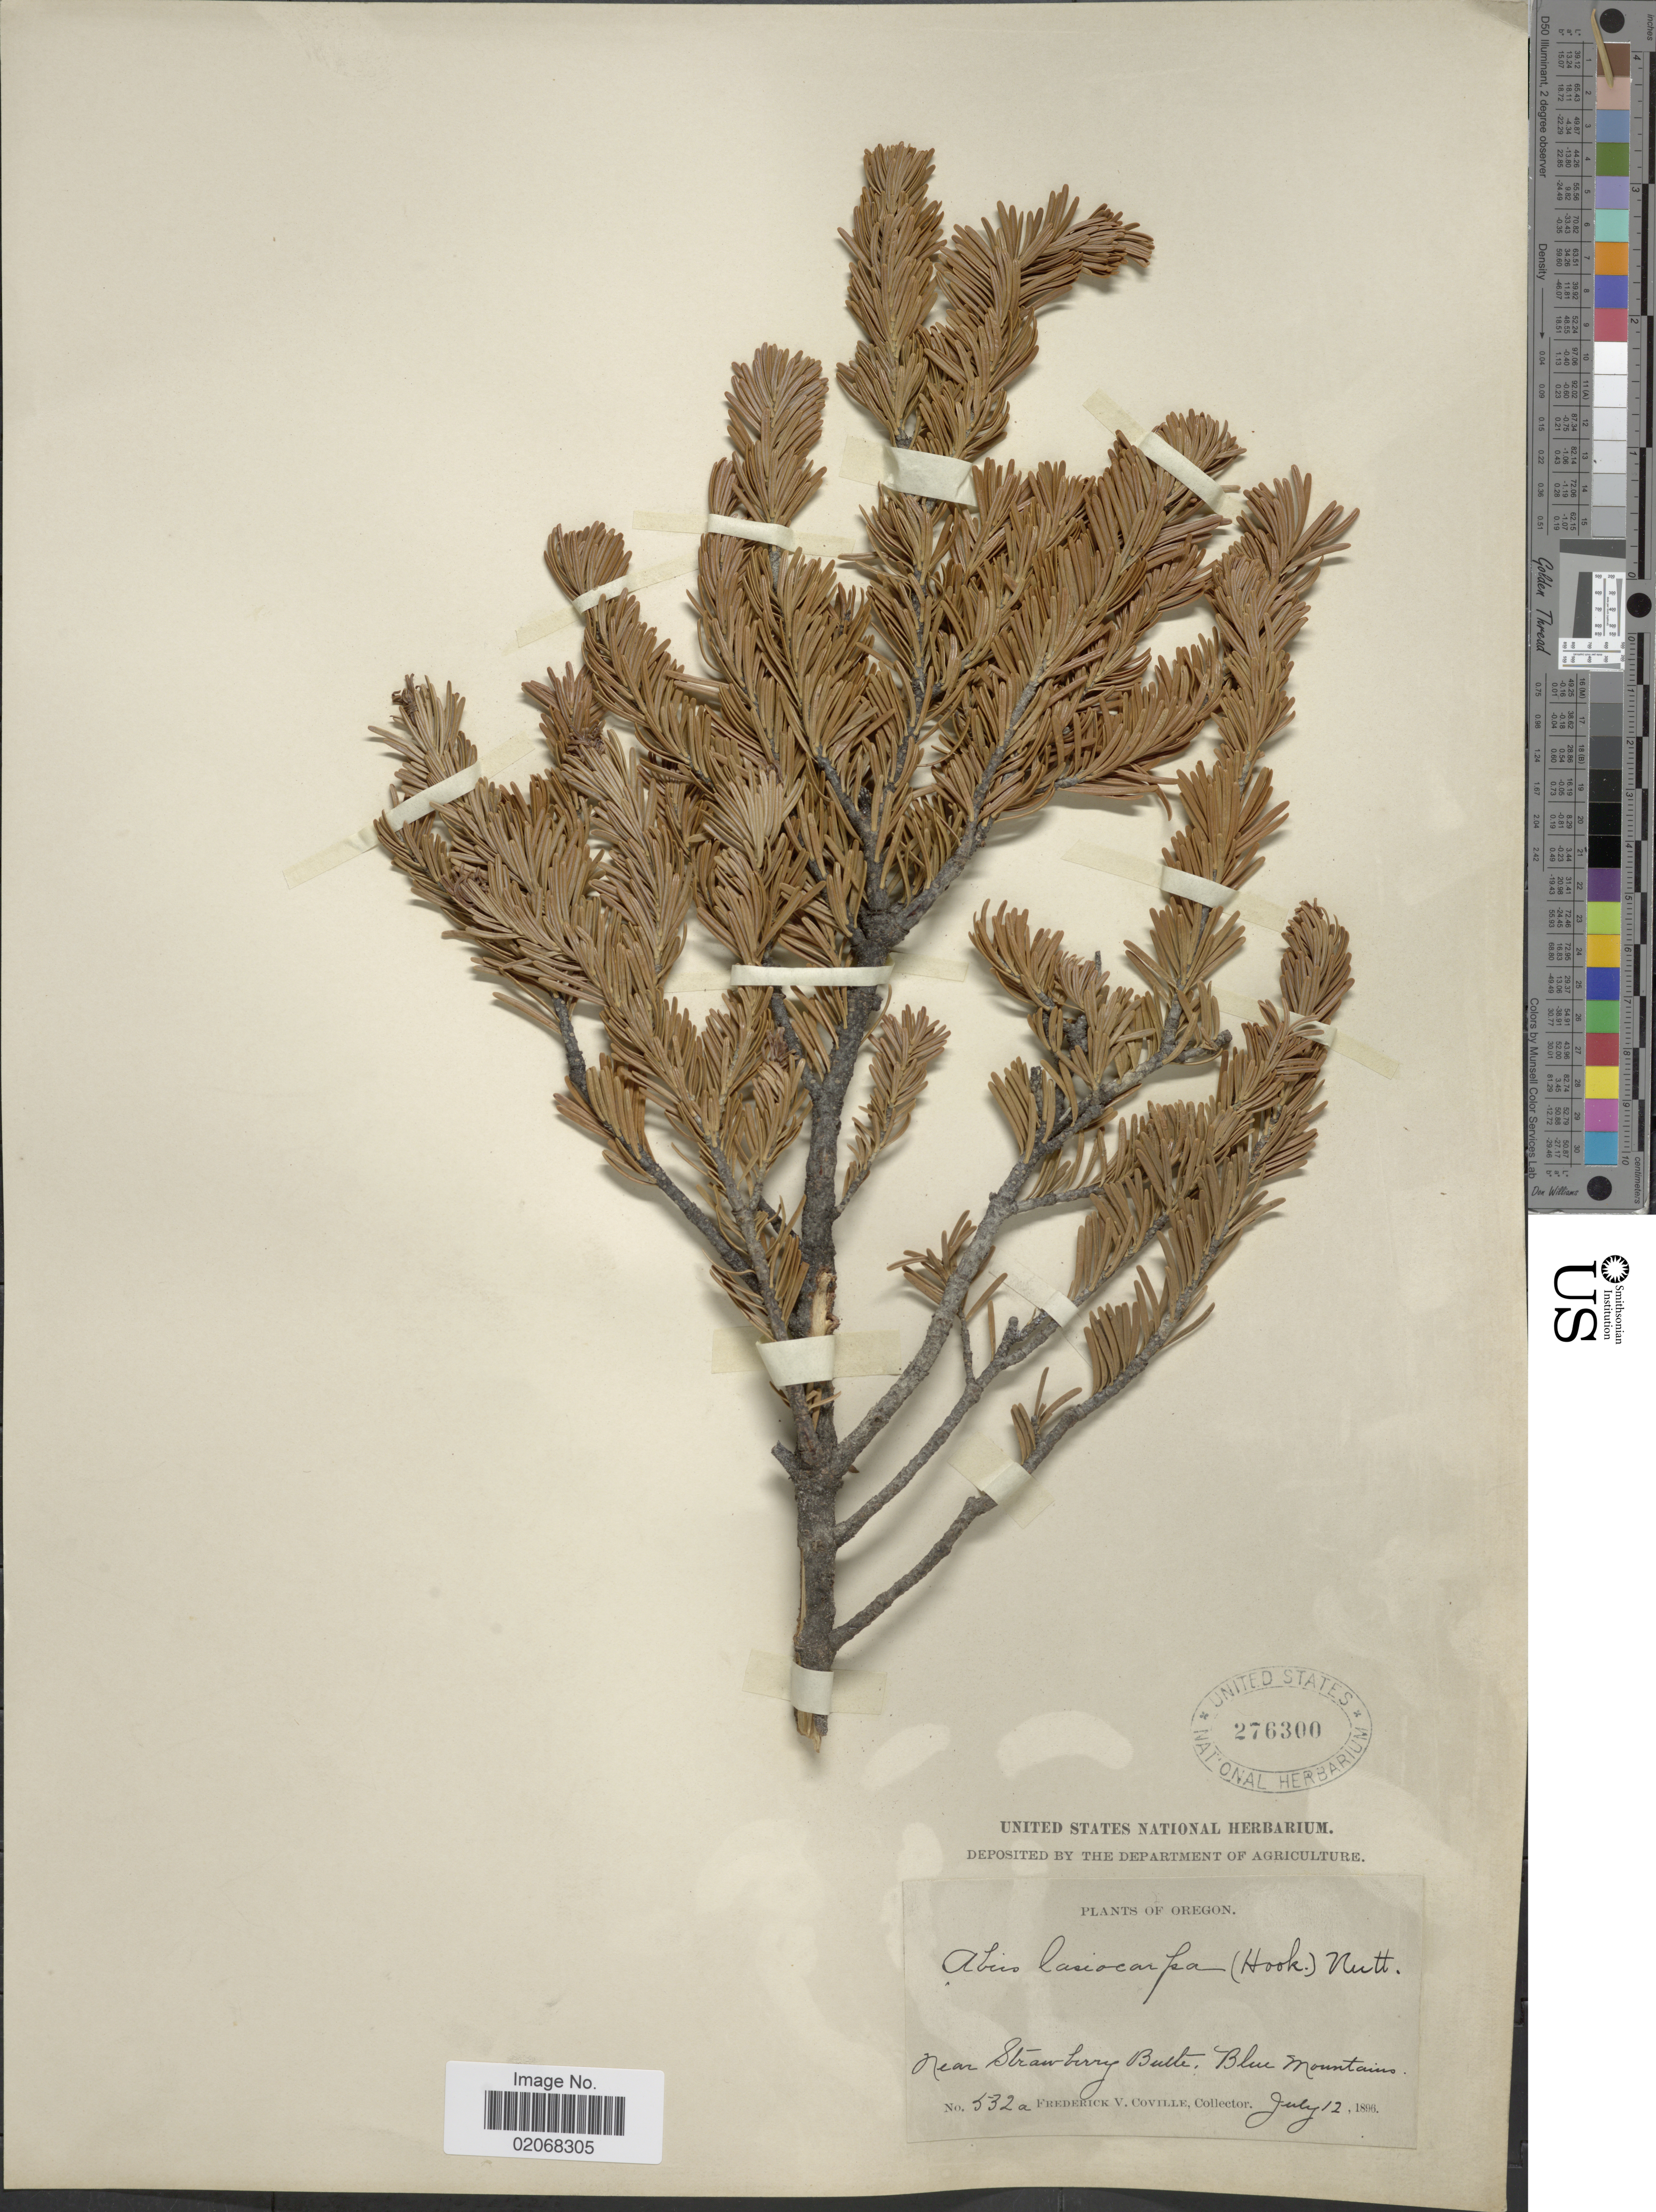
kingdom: Plantae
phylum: Tracheophyta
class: Pinopsida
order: Pinales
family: Pinaceae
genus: Abies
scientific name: Abies lasiocarpa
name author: (Hook.) Nutt.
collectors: F. V. Coville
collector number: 532a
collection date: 1896-07-12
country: United States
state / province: Oregon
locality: Near Strawberry Butte, Blue Mountains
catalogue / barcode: US 276300